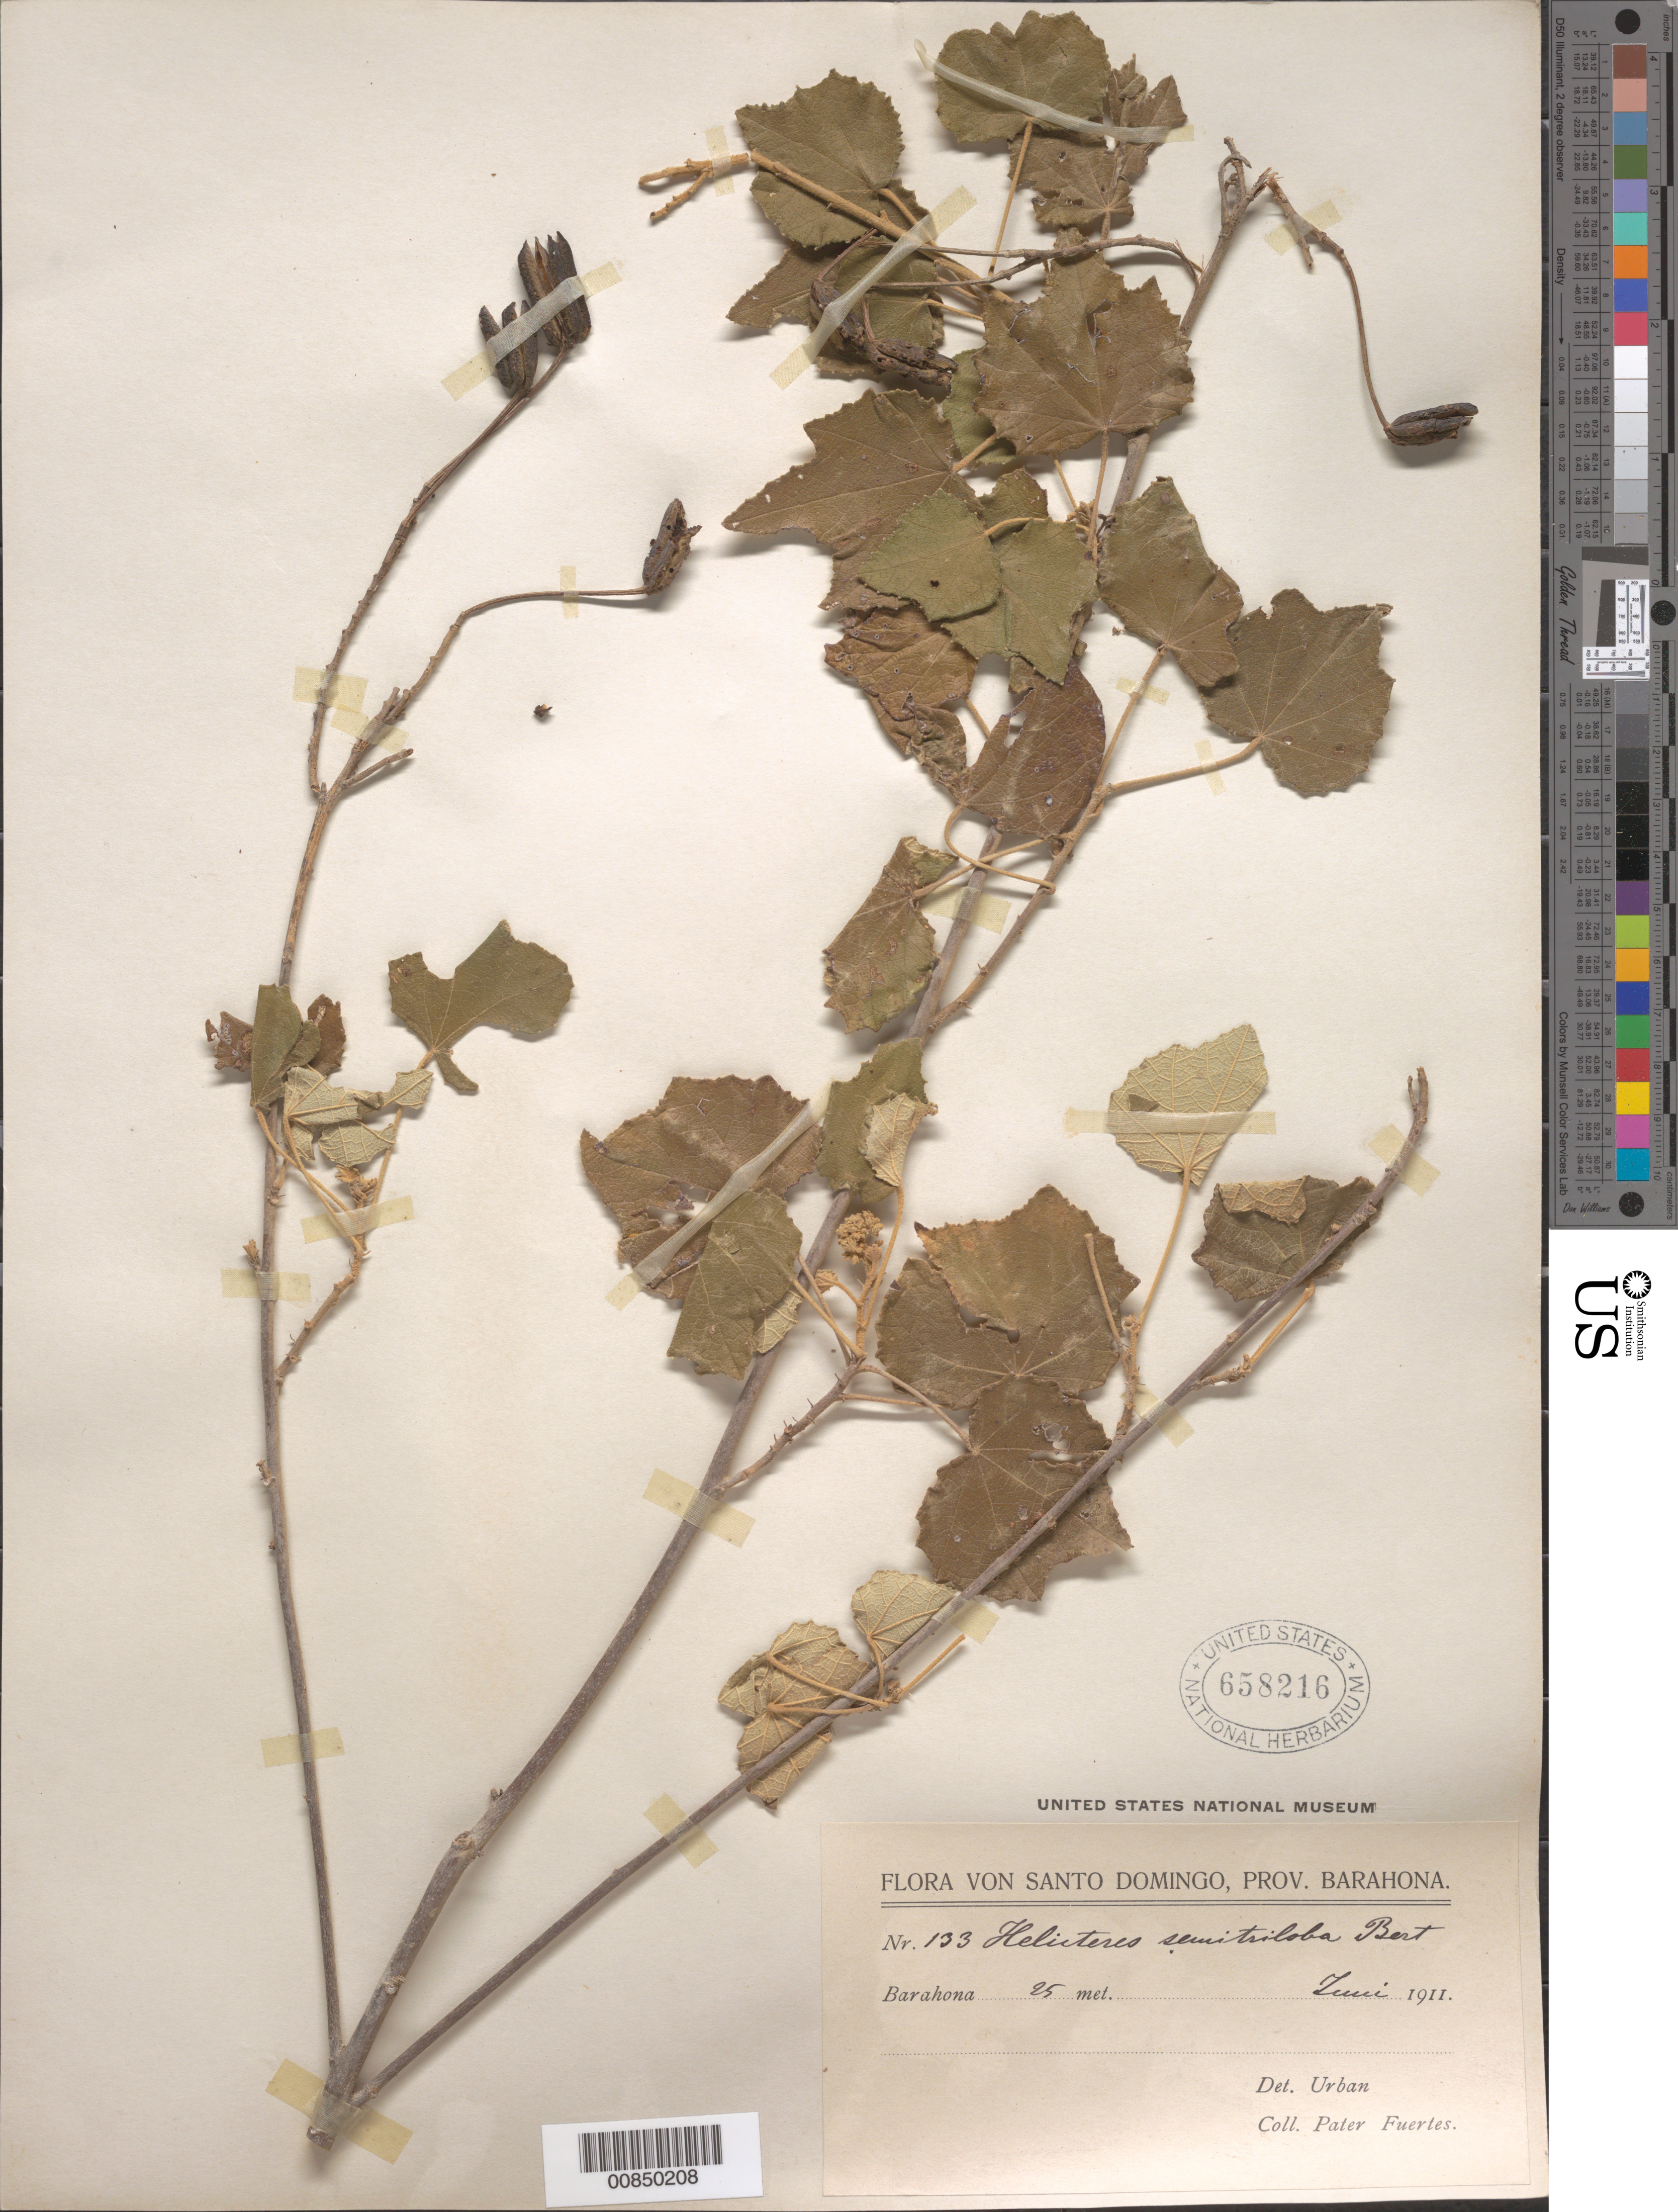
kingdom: Plantae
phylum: Tracheophyta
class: Magnoliopsida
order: Malvales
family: Malvaceae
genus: Helicteres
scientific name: Helicteres semitriloba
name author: Bertero ex DC.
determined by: Urban, Ignatz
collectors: M. D. Fuertes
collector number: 133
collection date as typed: Jun 1911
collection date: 1911-06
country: Dominican Republic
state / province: Barahona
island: Hispaniola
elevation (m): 25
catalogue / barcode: US 658216